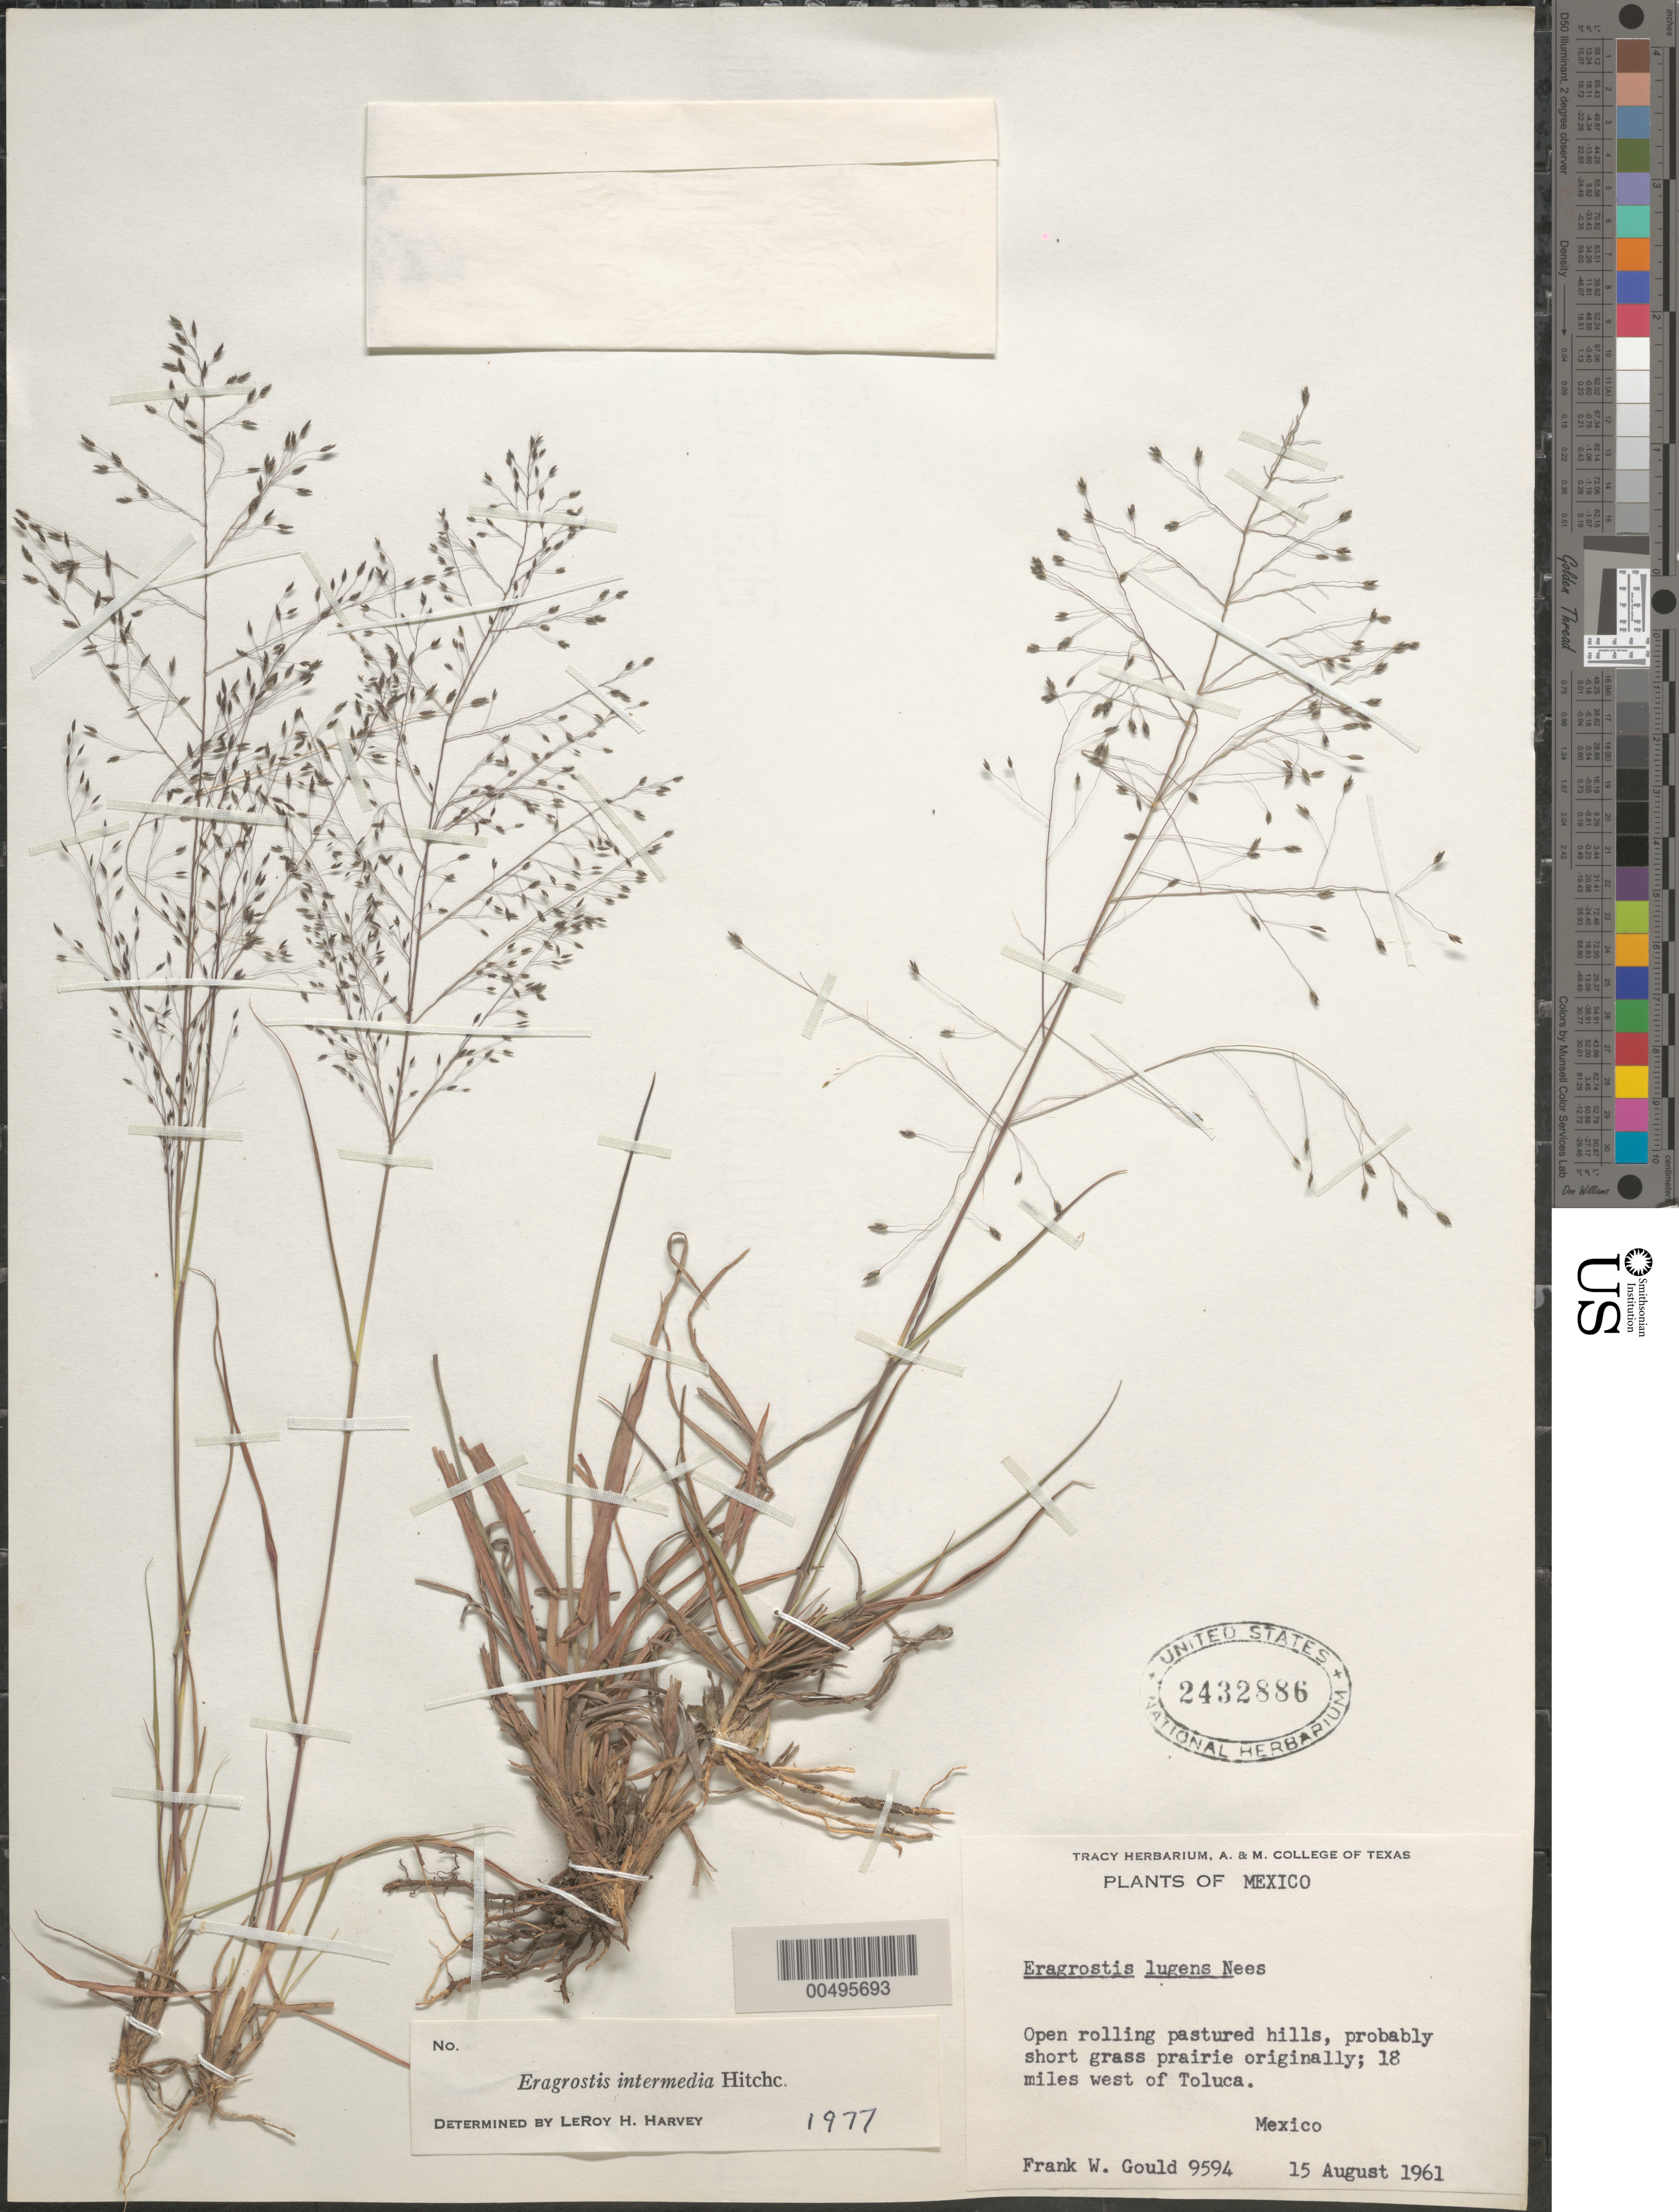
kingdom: Plantae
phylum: Tracheophyta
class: Liliopsida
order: Poales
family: Poaceae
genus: Eragrostis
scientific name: Eragrostis intermedia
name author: Hitchc.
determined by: Harvey, L. H.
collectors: F. W. Gould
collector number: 9594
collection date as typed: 15 Aug 1961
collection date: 1961-08-15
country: Mexico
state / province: México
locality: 18 mi W of Toluca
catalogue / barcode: US 2432886